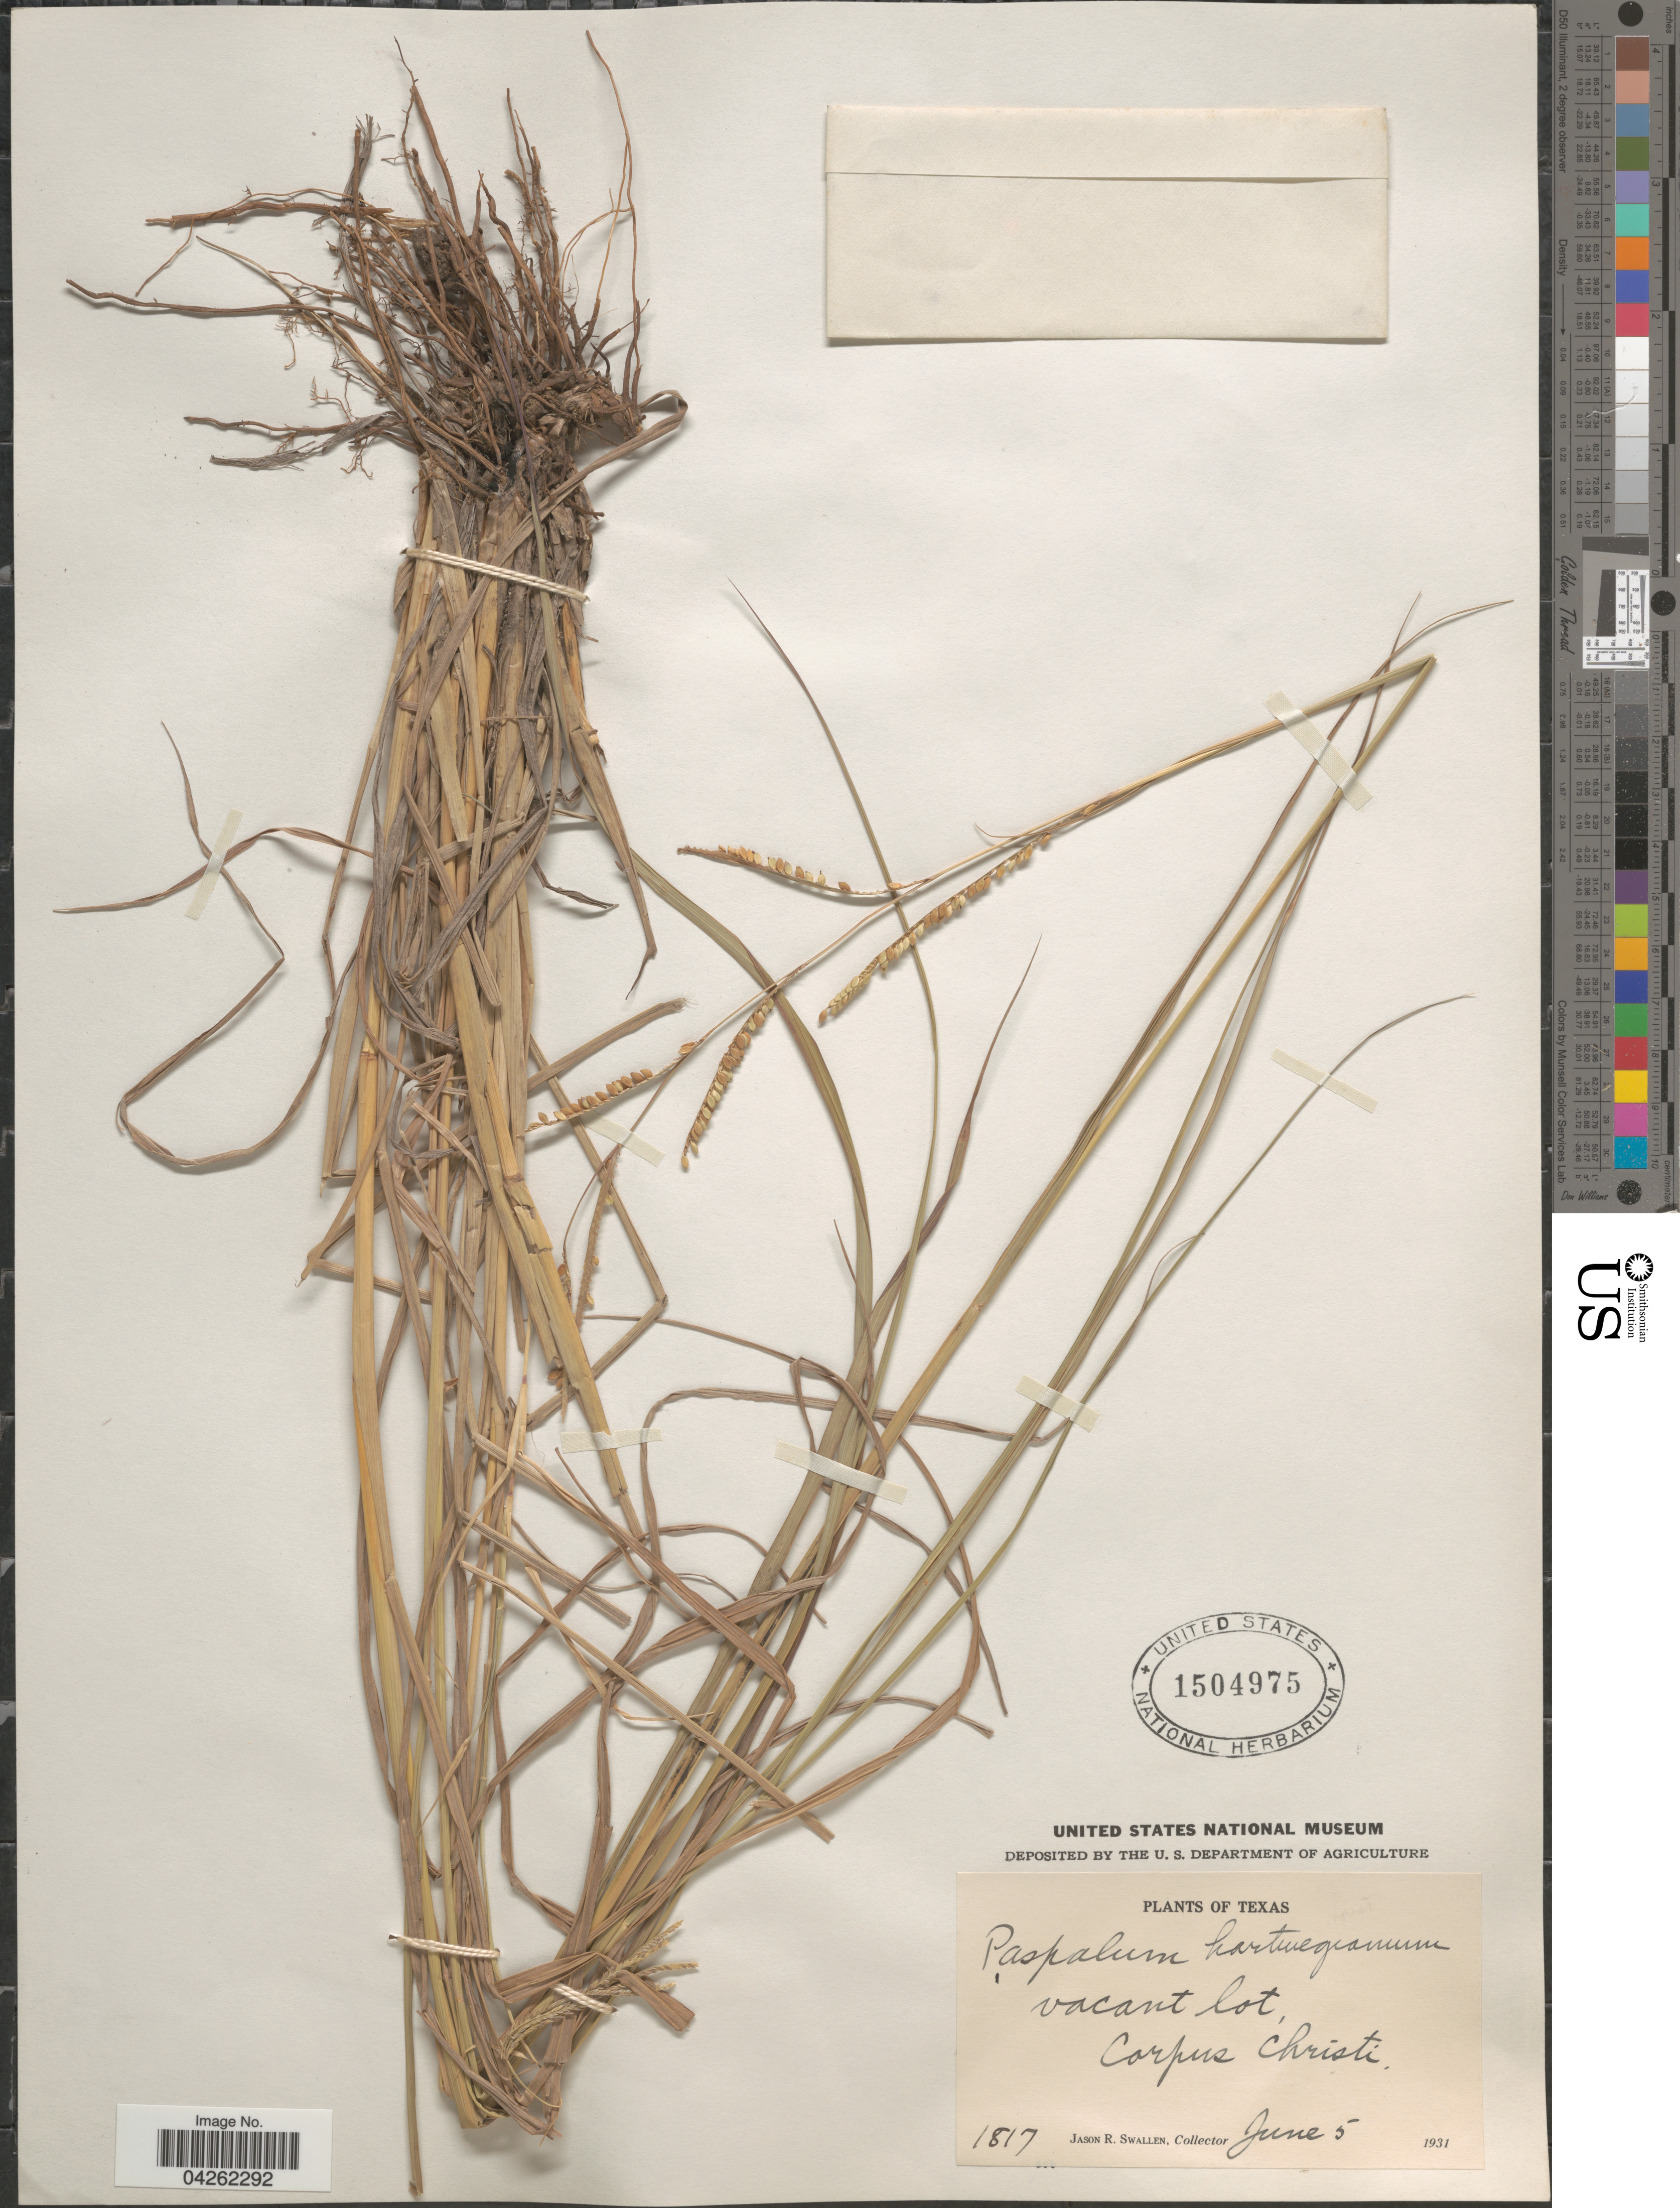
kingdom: Plantae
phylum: Tracheophyta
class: Liliopsida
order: Poales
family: Poaceae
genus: Paspalum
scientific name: Paspalum hartwegianum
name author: E. Fourn.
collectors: J. R. Swallen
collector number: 1817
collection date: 1931-06-05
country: United States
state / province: Texas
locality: Vacant lot, Corpus Christi.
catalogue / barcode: US 1504975